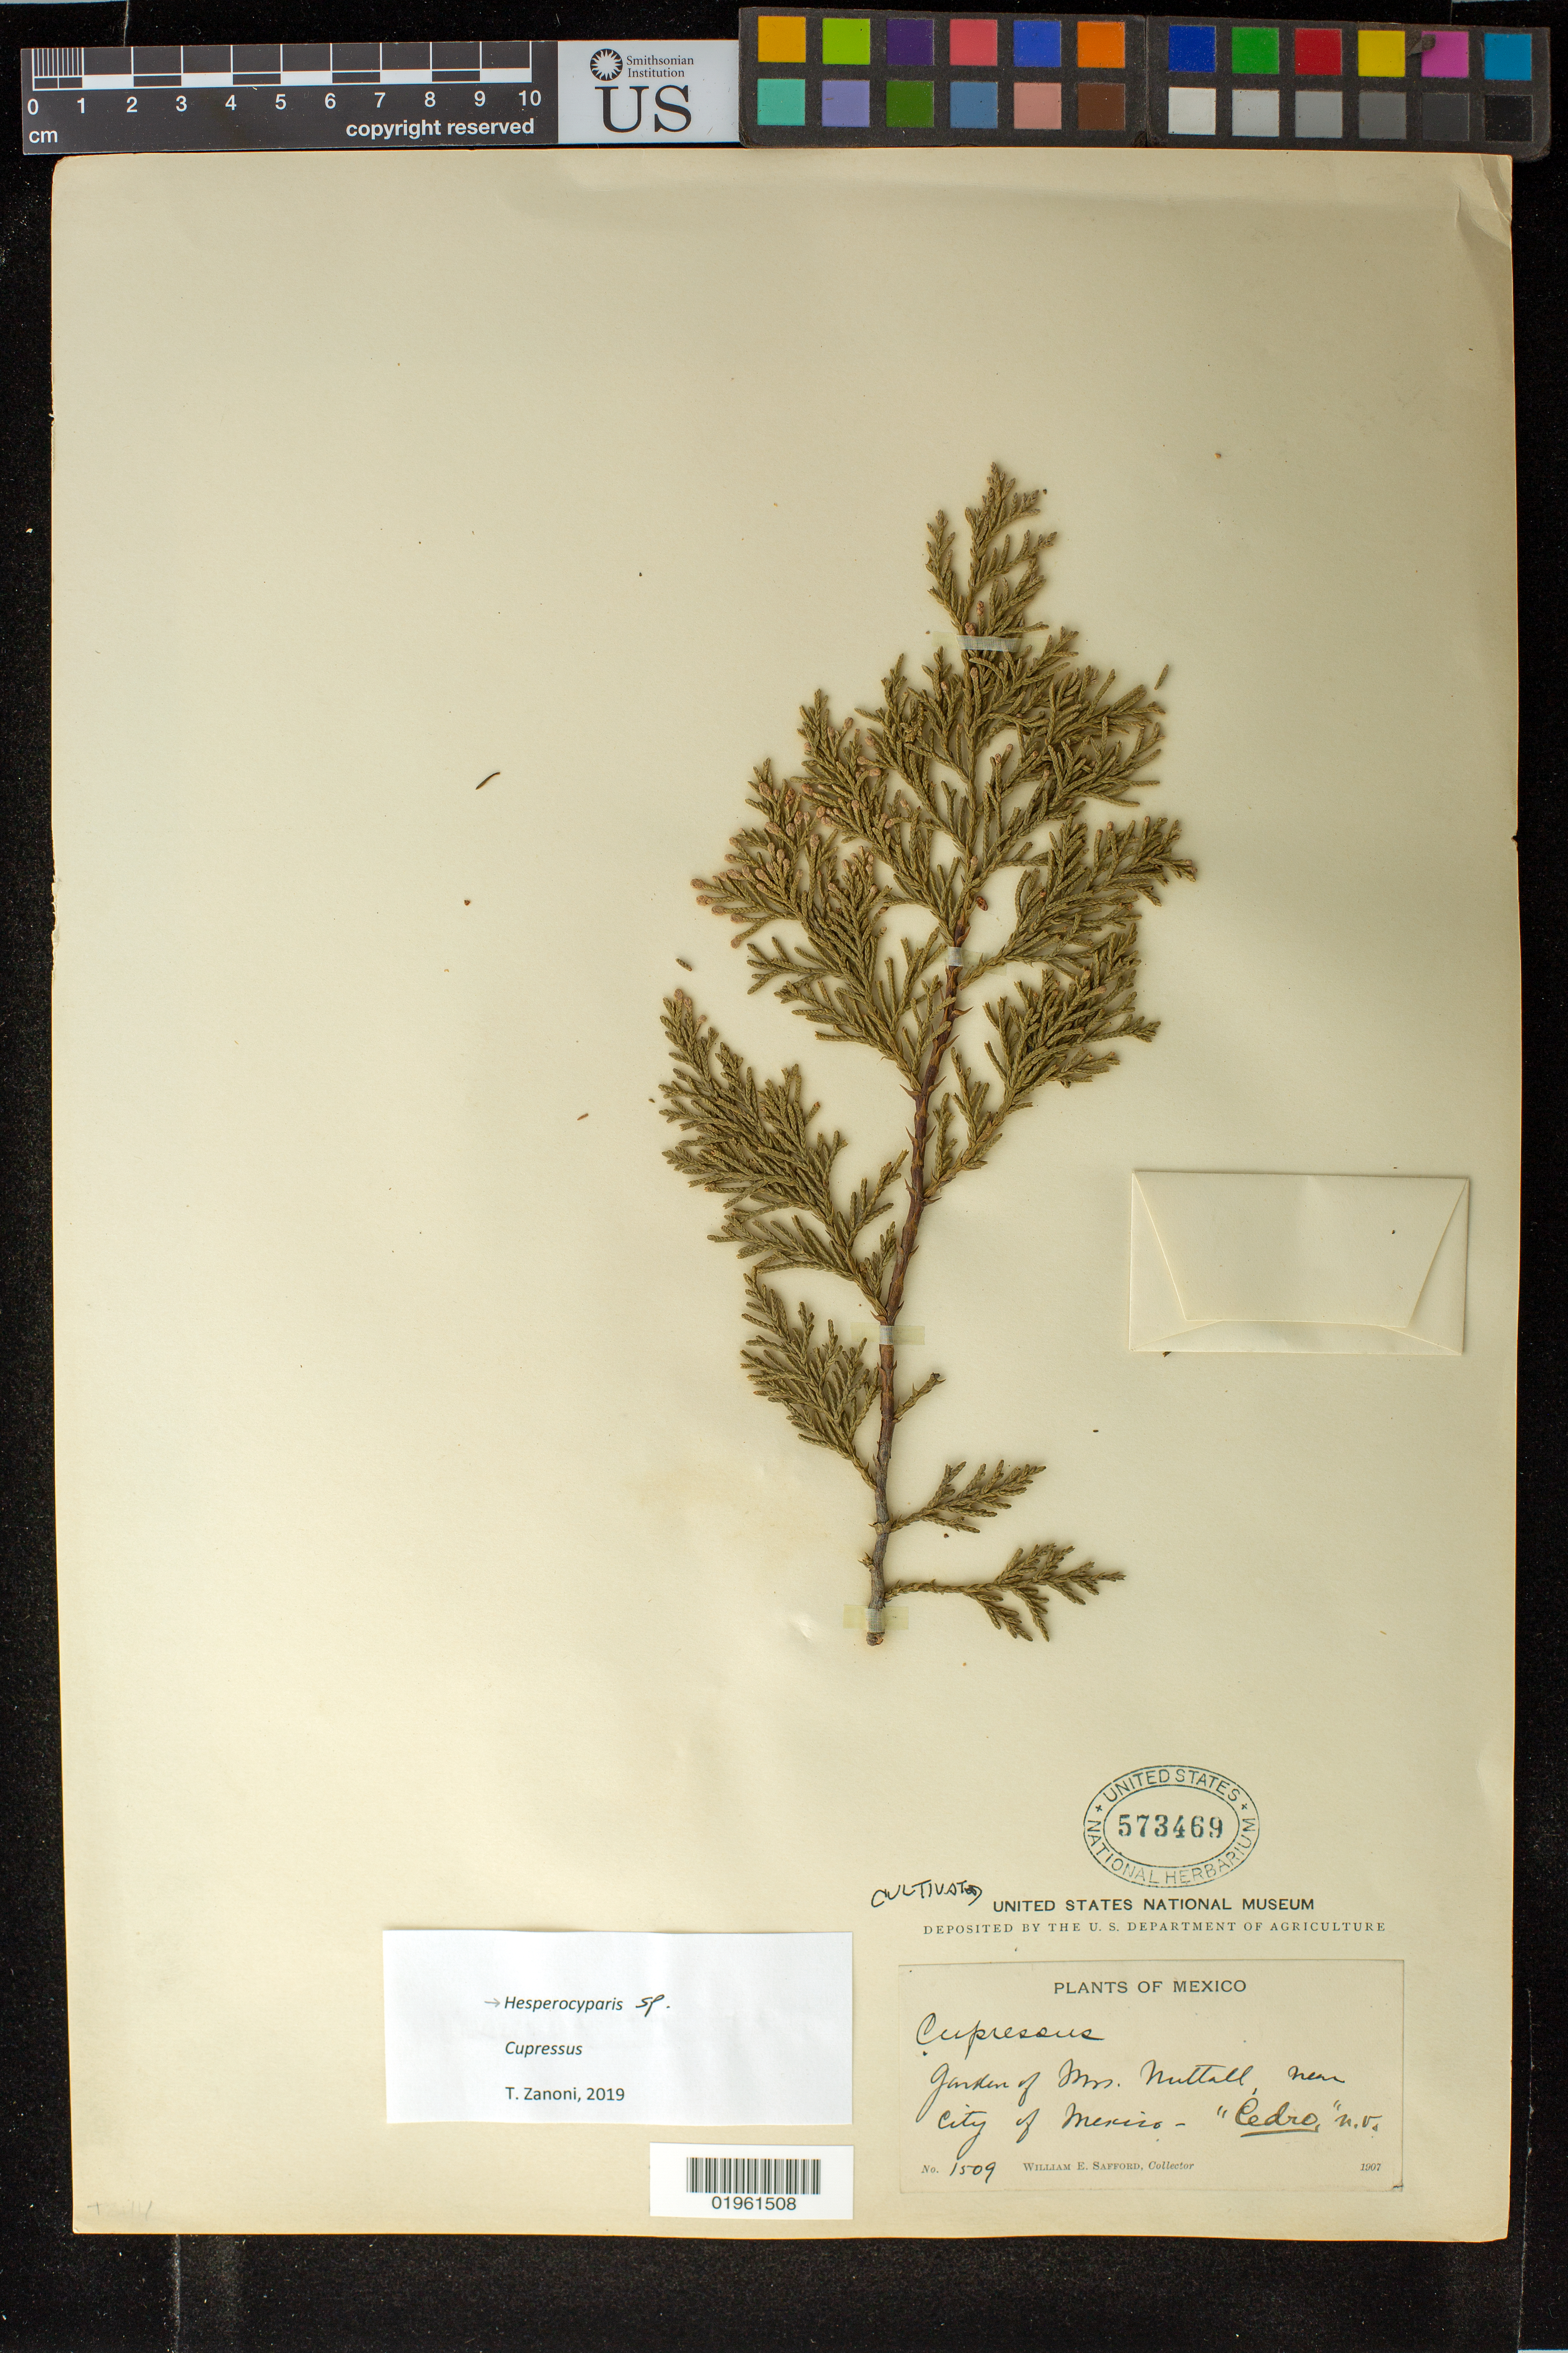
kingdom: Plantae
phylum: Tracheophyta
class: Pinopsida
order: Pinales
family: Cupressaceae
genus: Hesperocyparis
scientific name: Hesperocyparis sp.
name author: Bartel & R.A. Price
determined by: Zanoni, T. A., (NY), New York Botanical Garden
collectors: W. E. Safford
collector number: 1509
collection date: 1907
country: Mexico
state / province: México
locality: Garden of Mrs. Nuttall, near City of Mexico.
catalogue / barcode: US 573469